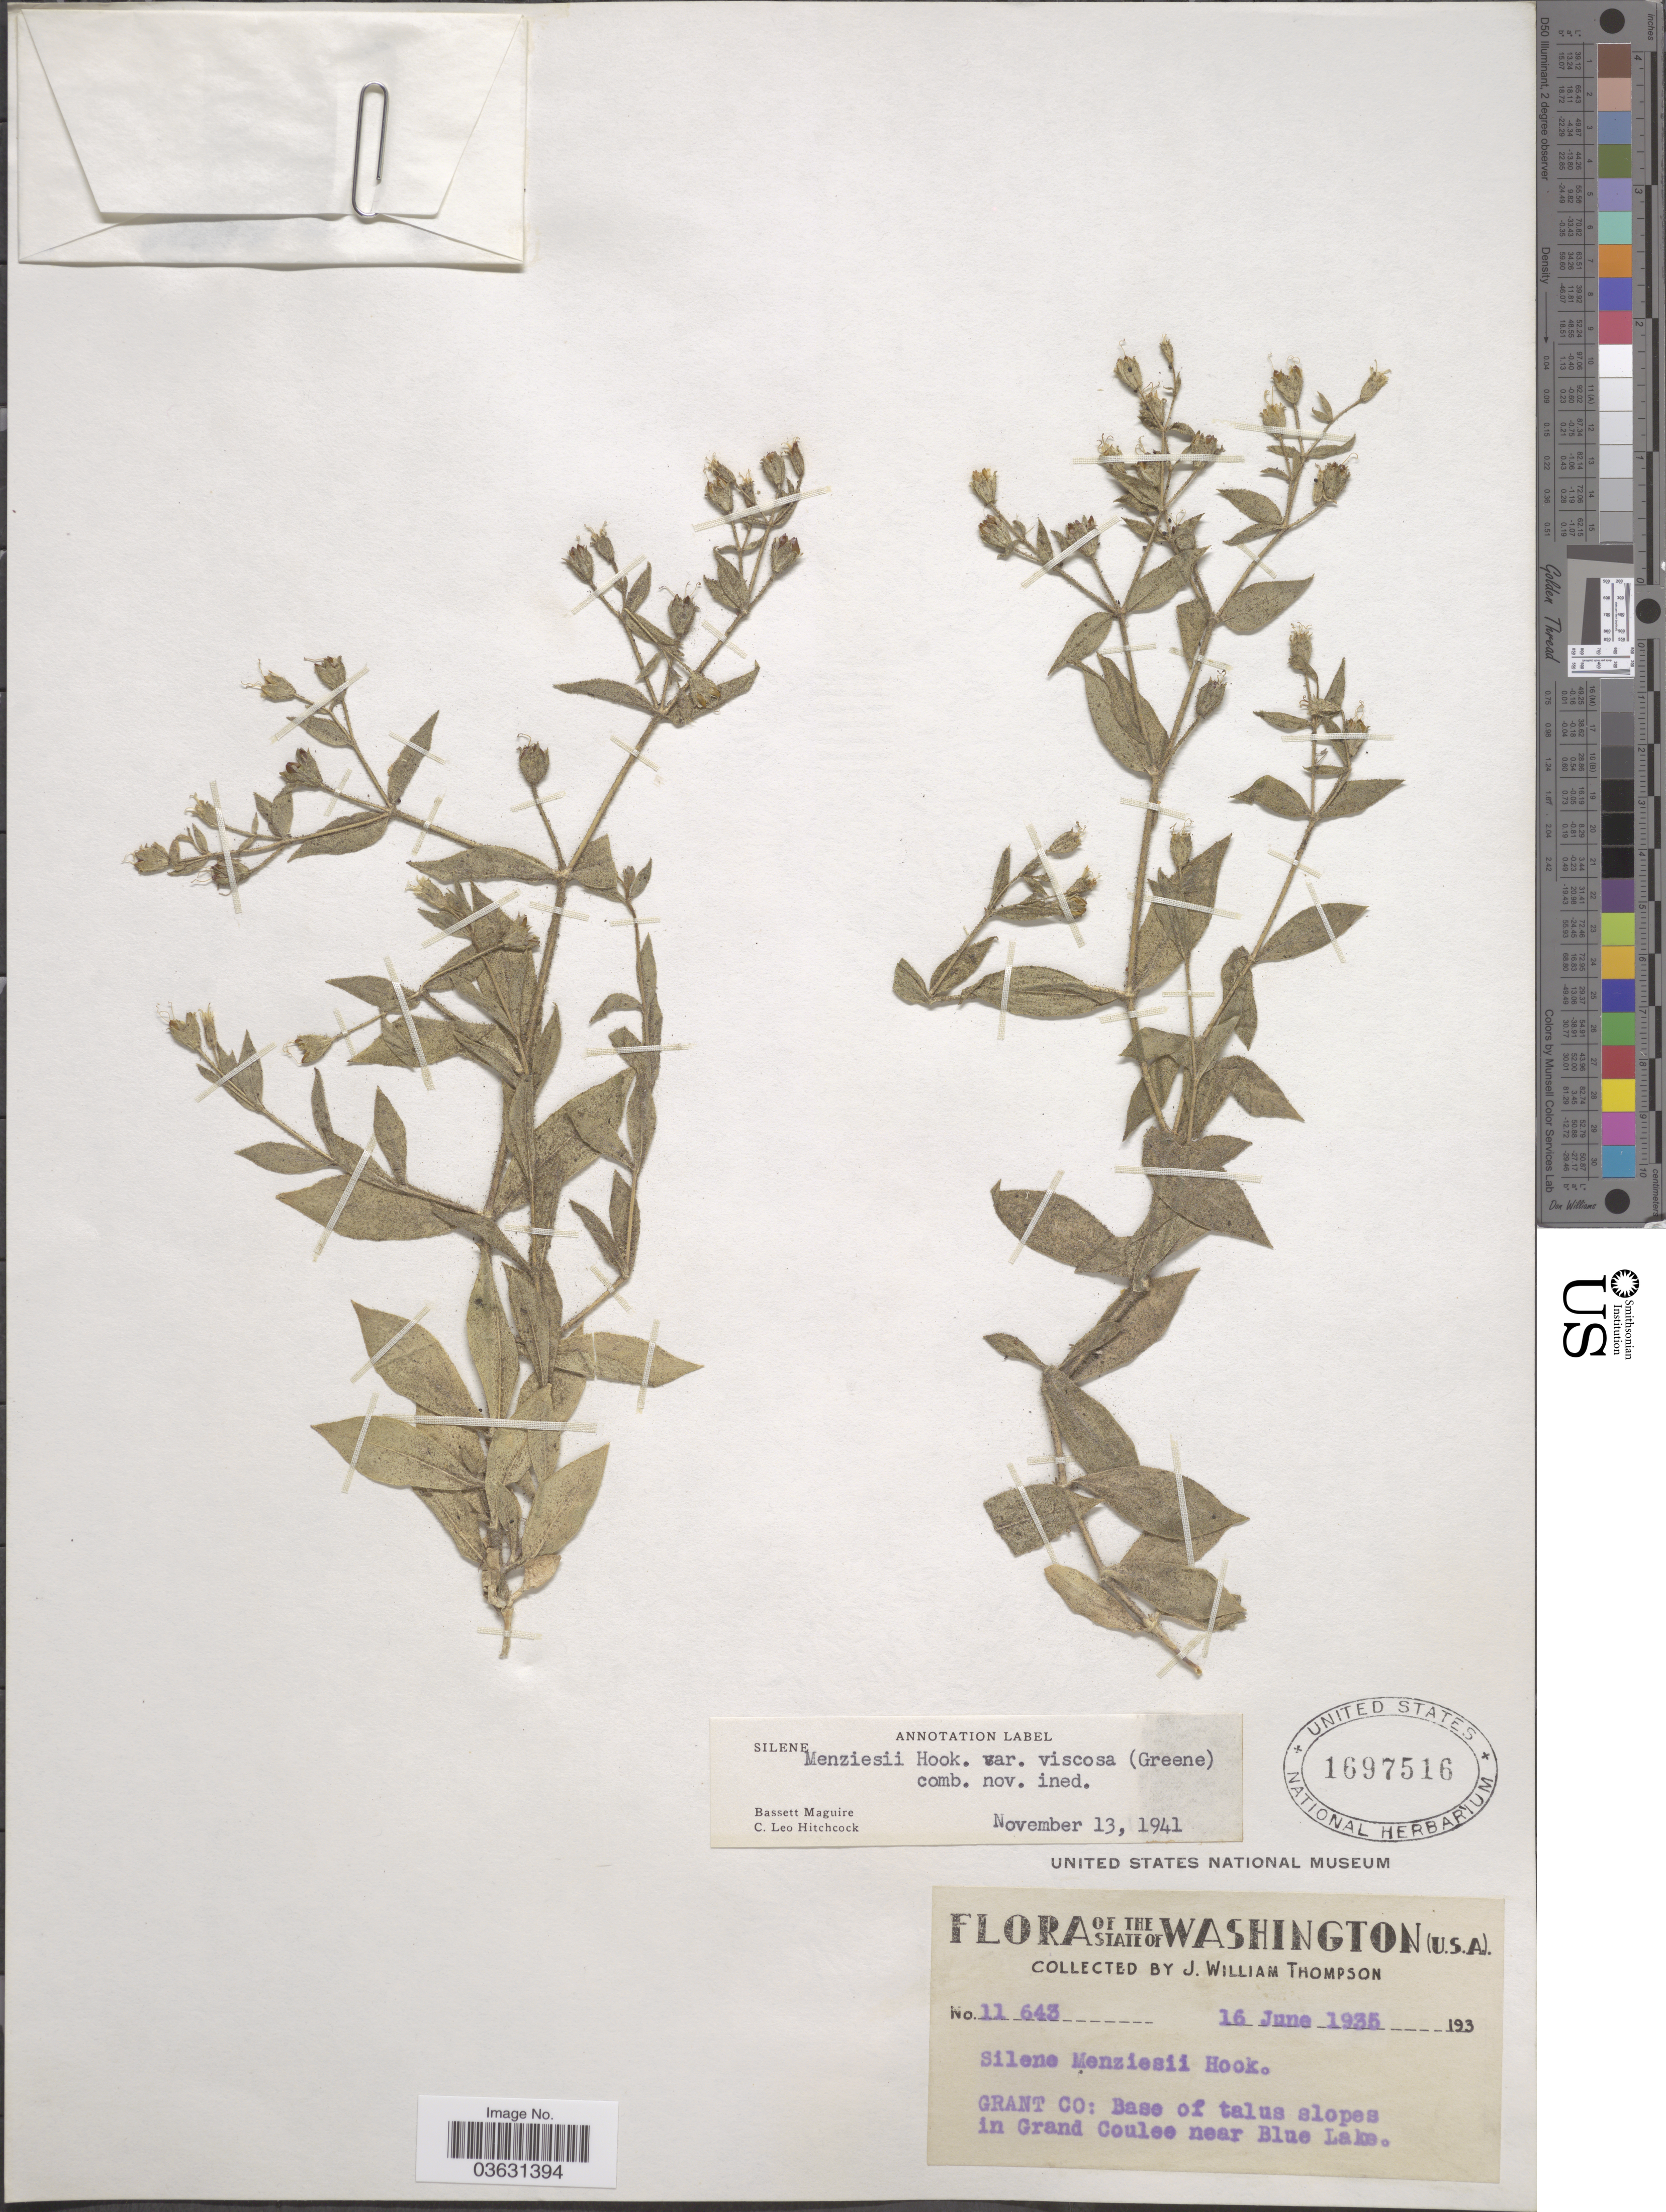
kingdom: Plantae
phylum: Tracheophyta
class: Magnoliopsida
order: Caryophyllales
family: Caryophyllaceae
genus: Silene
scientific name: Silene menziesii var. viscosa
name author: (Greene) C.L. Hitchc. & Maguire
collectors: J. W. Thompson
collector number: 11643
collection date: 1935-06-16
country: United States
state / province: Washington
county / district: Grant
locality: Grant Co: Base of talus slopes in Grand Coulee near Blue Lake.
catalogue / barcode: US 1697516